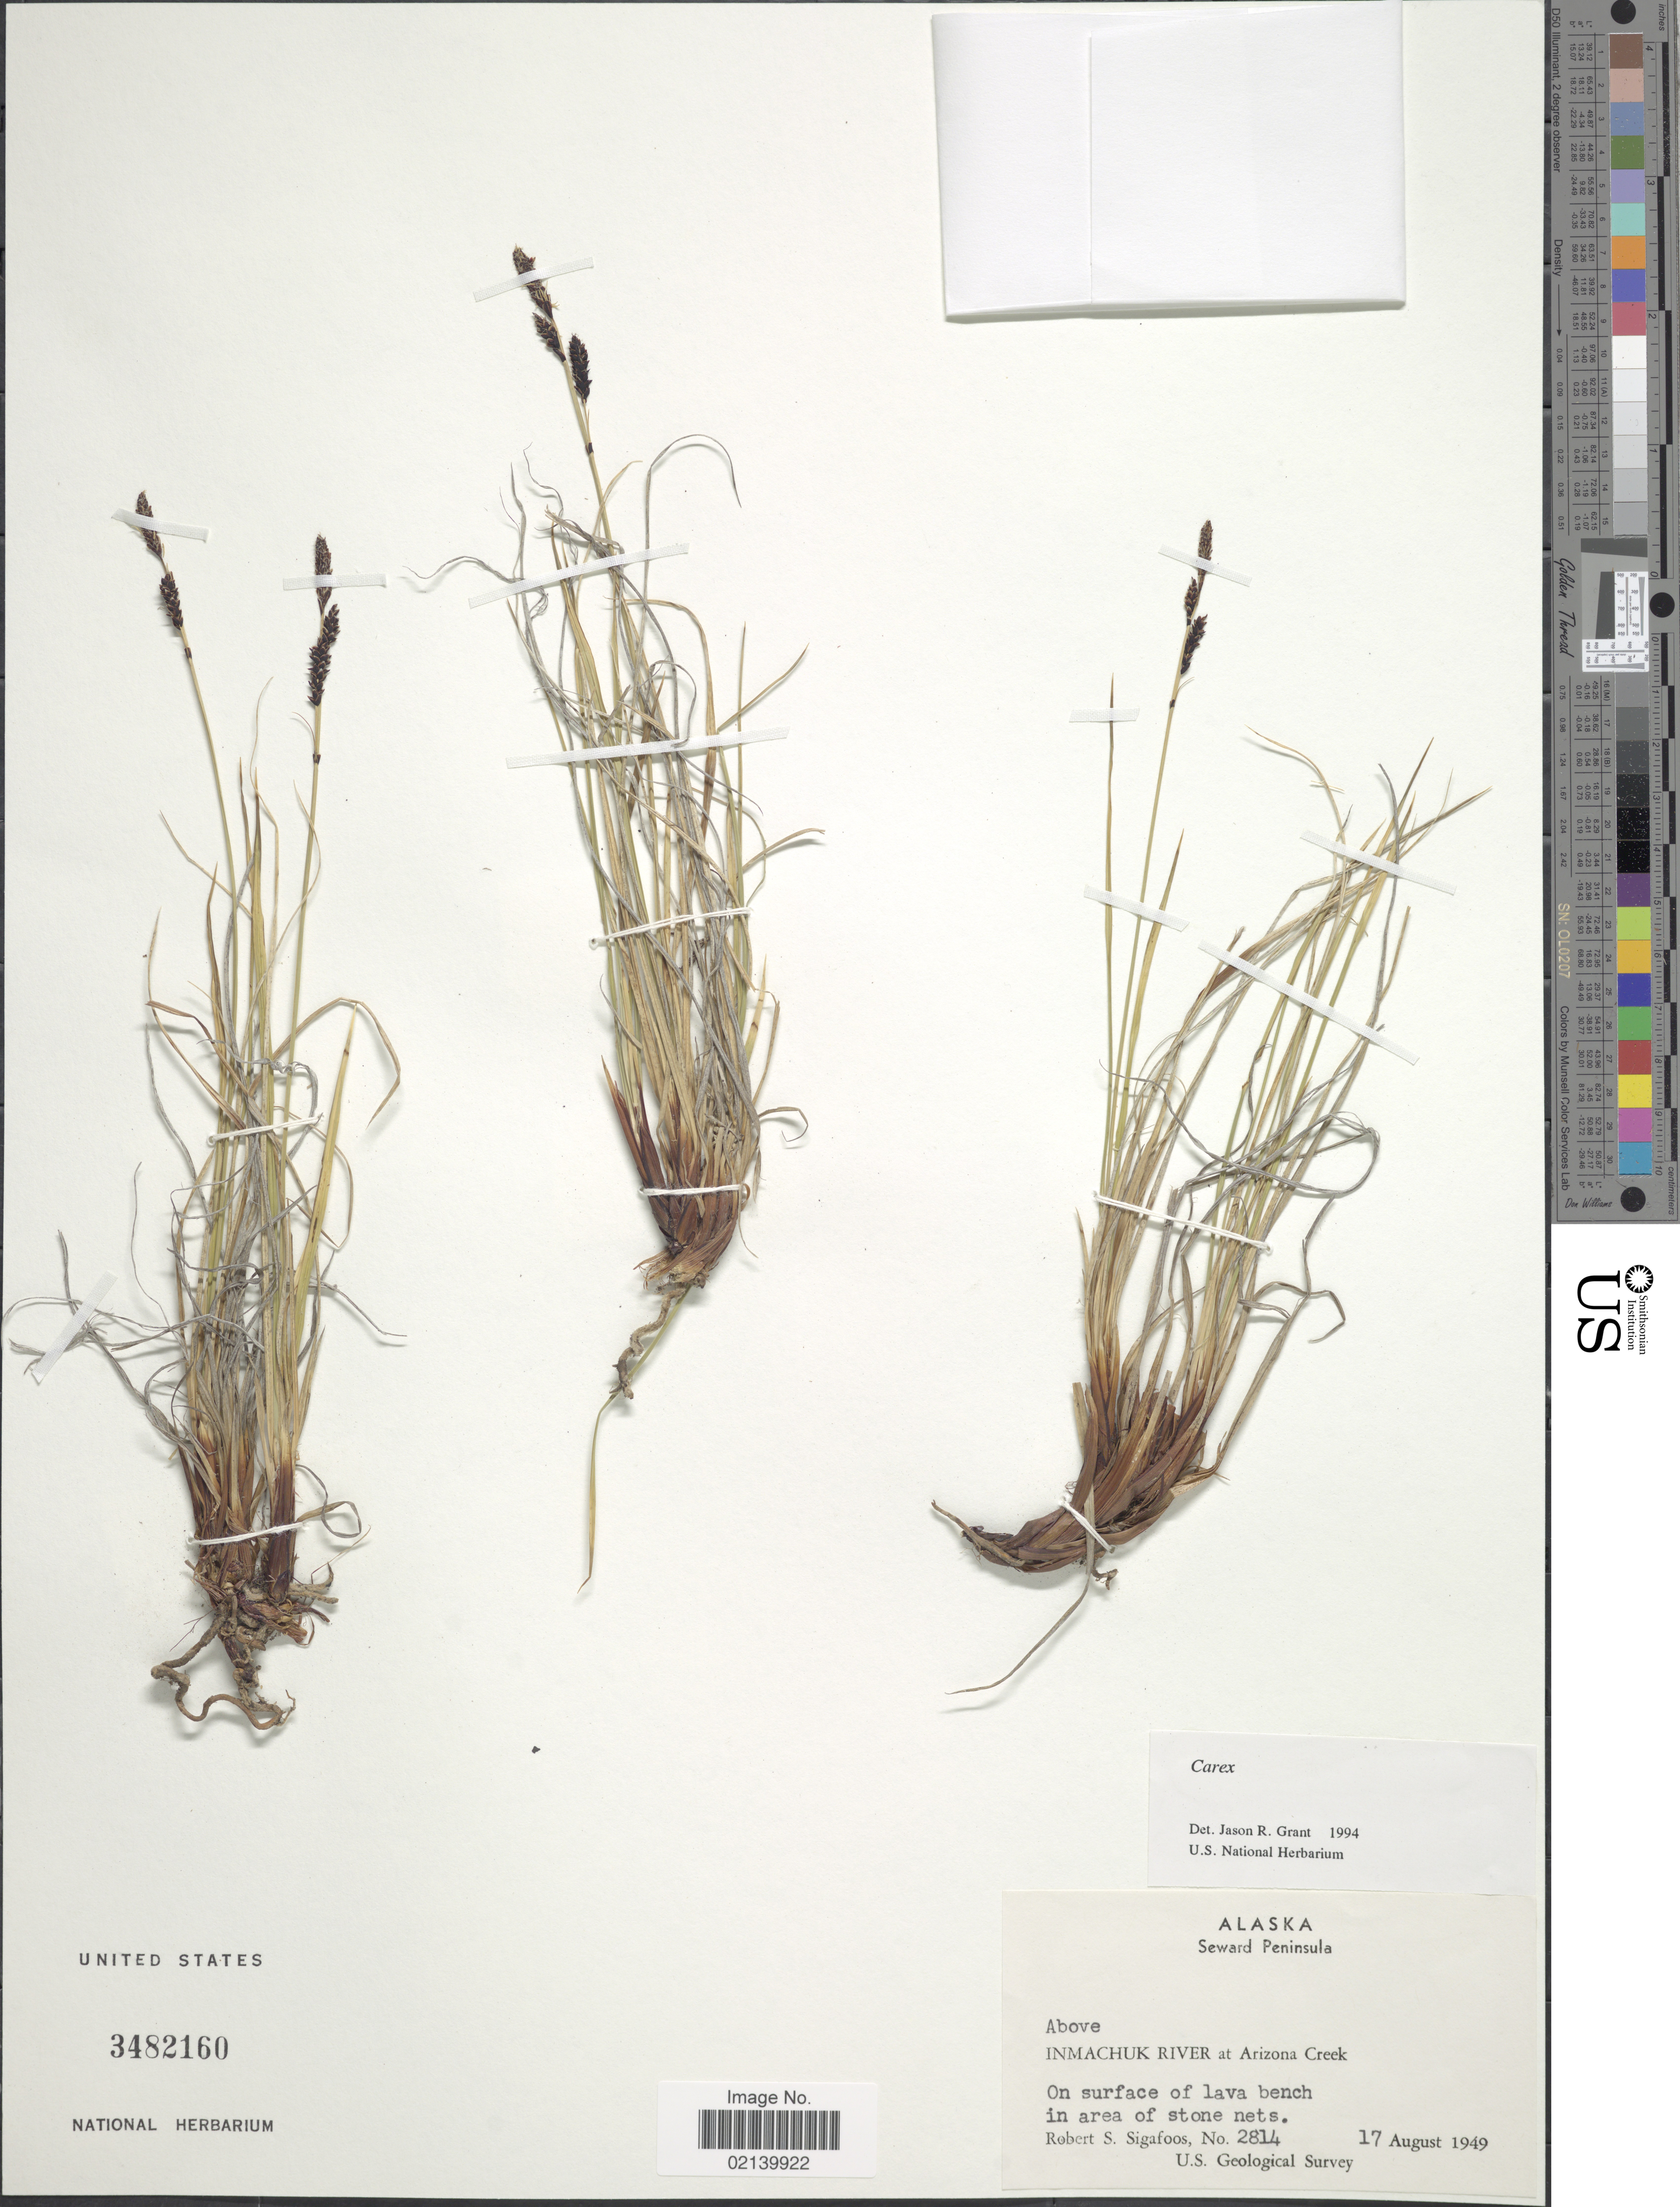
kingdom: Plantae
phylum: Tracheophyta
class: Liliopsida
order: Poales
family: Cyperaceae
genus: Carex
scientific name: Carex sp.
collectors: R. Sigafoos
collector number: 2814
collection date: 1949-08-17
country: United States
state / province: Alaska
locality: Alaska, Seward Peninsula. Above Inmachuk River at Arizona Creek.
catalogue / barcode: US 3482160